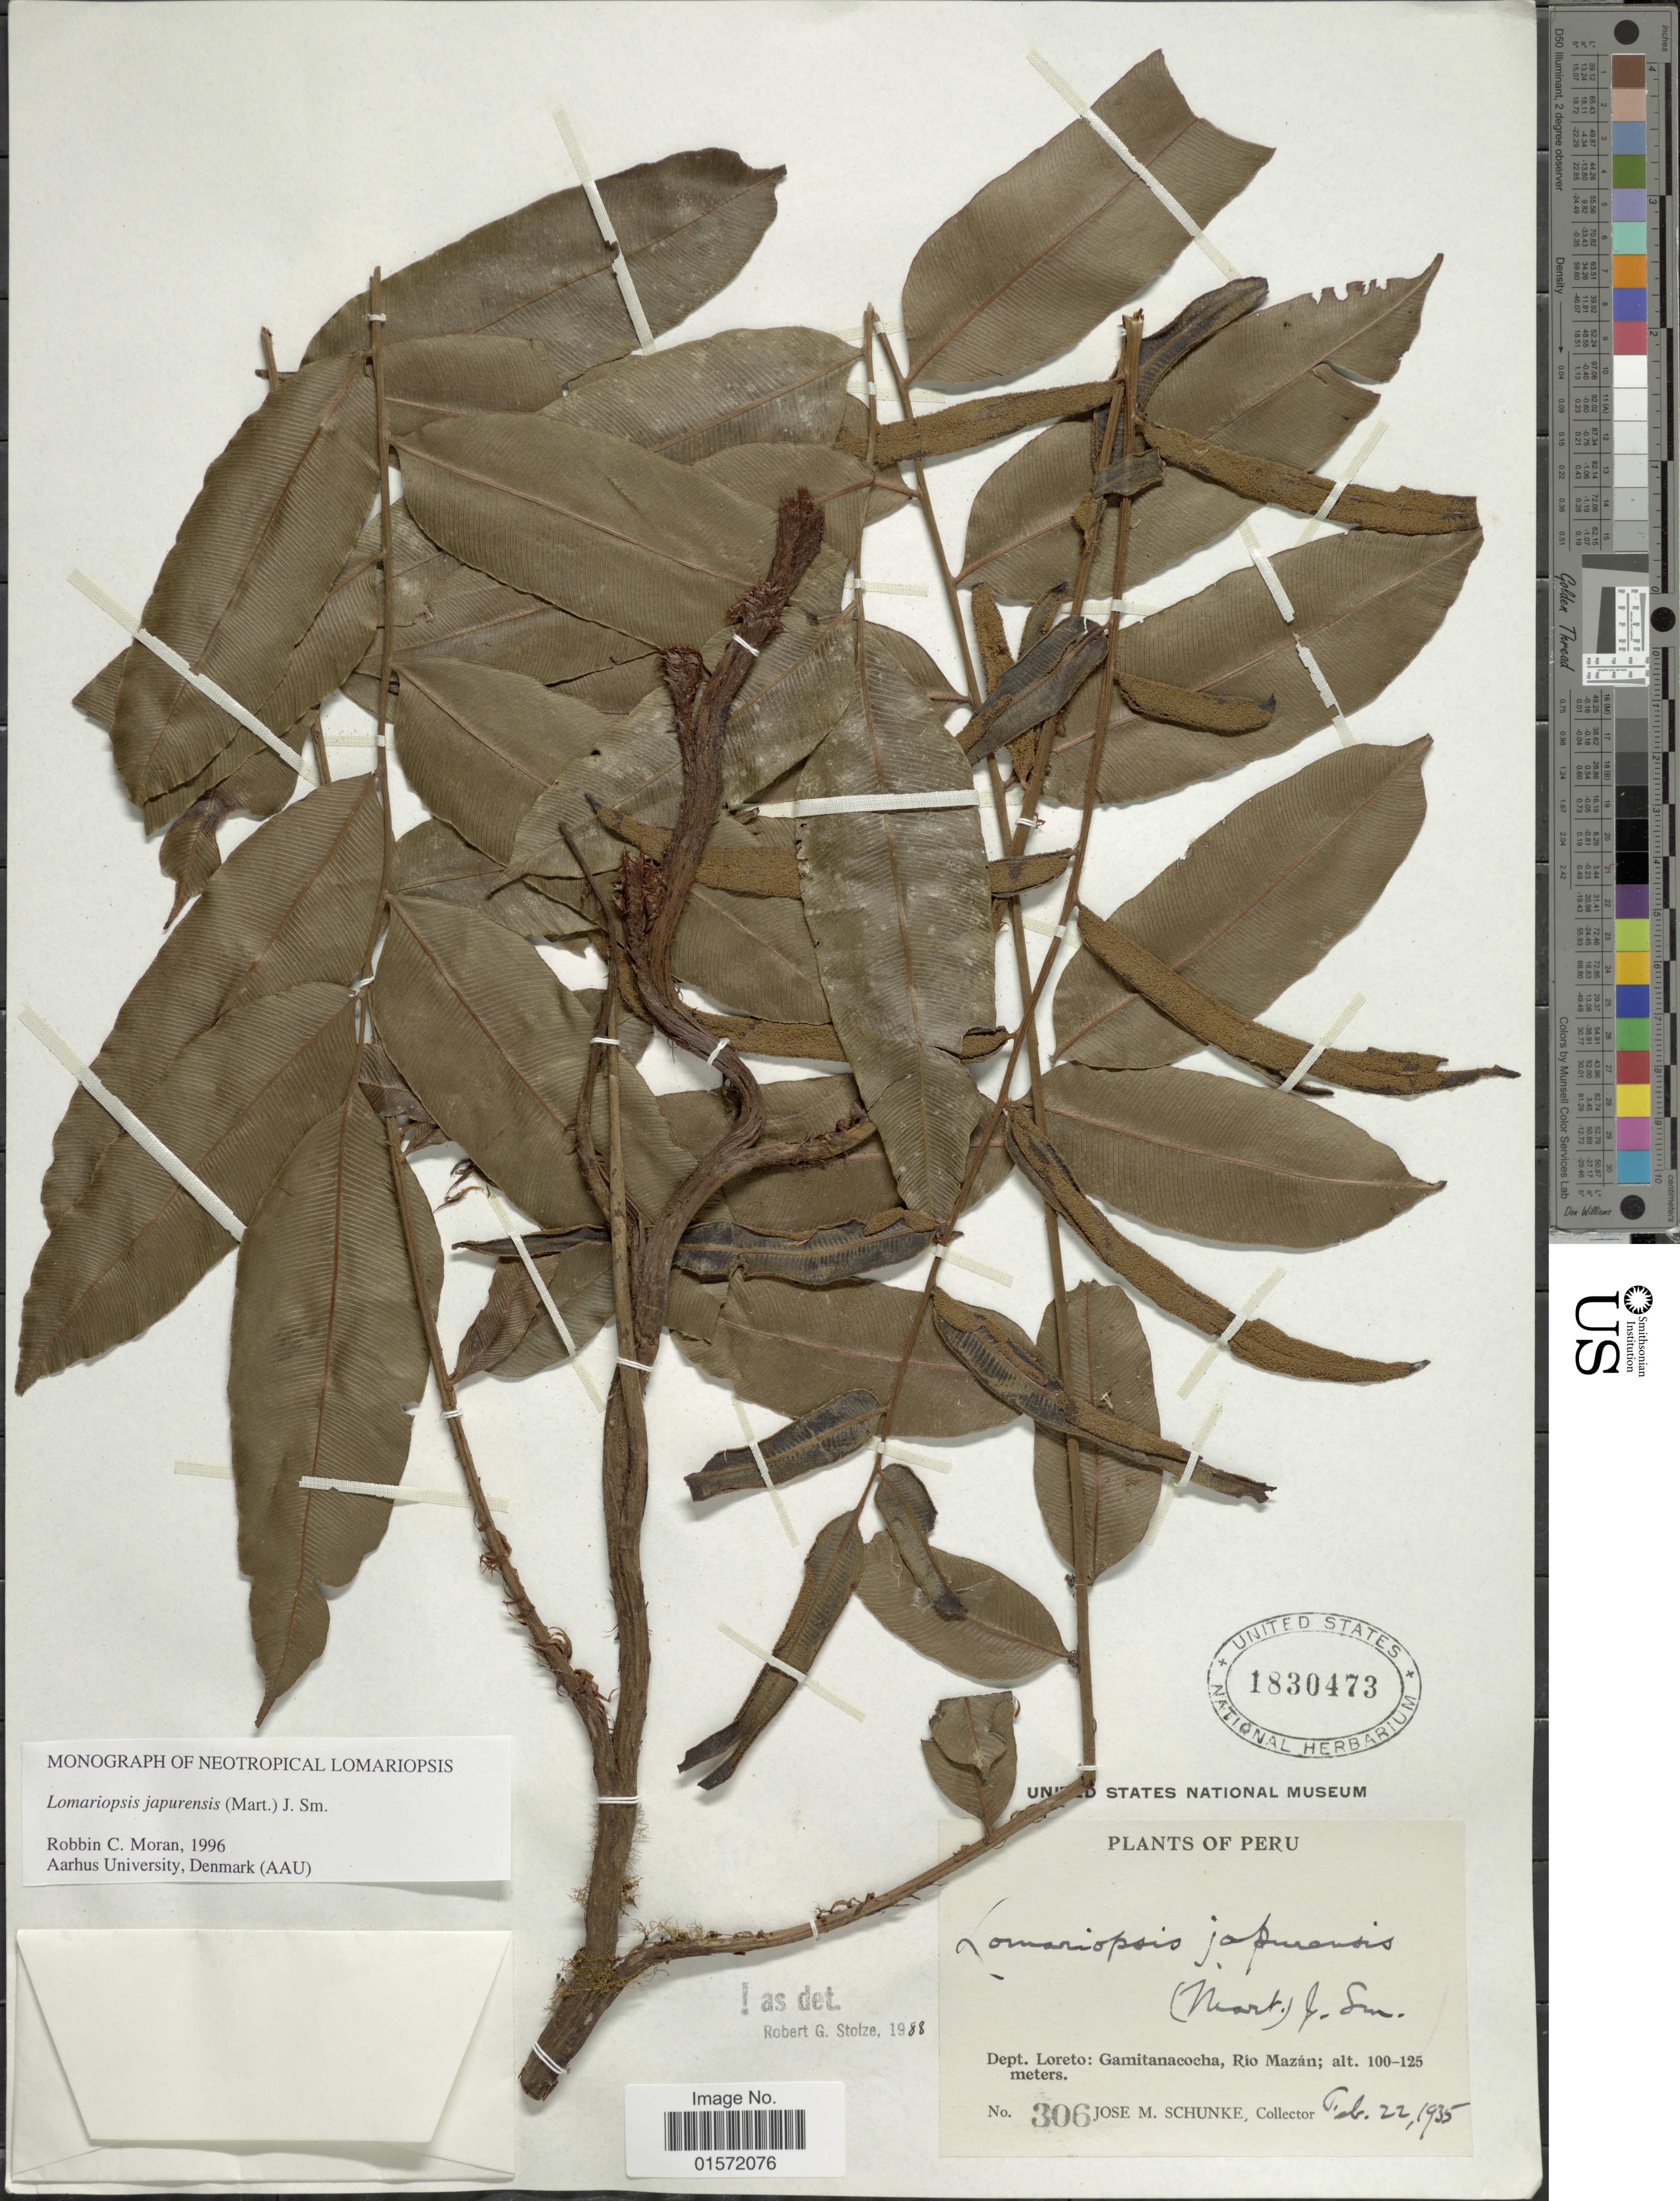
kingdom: Plantae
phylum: Tracheophyta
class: Polypodiopsida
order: Polypodiales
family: Lomariopsidaceae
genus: Lomariopsis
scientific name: Lomariopsis japurensis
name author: (Mart.) J. Sm.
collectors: J. M. Schunke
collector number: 306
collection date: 1935-02-22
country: Peru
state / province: Loreto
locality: Gamitanacocha, Río Mazán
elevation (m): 100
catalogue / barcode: US 1830473